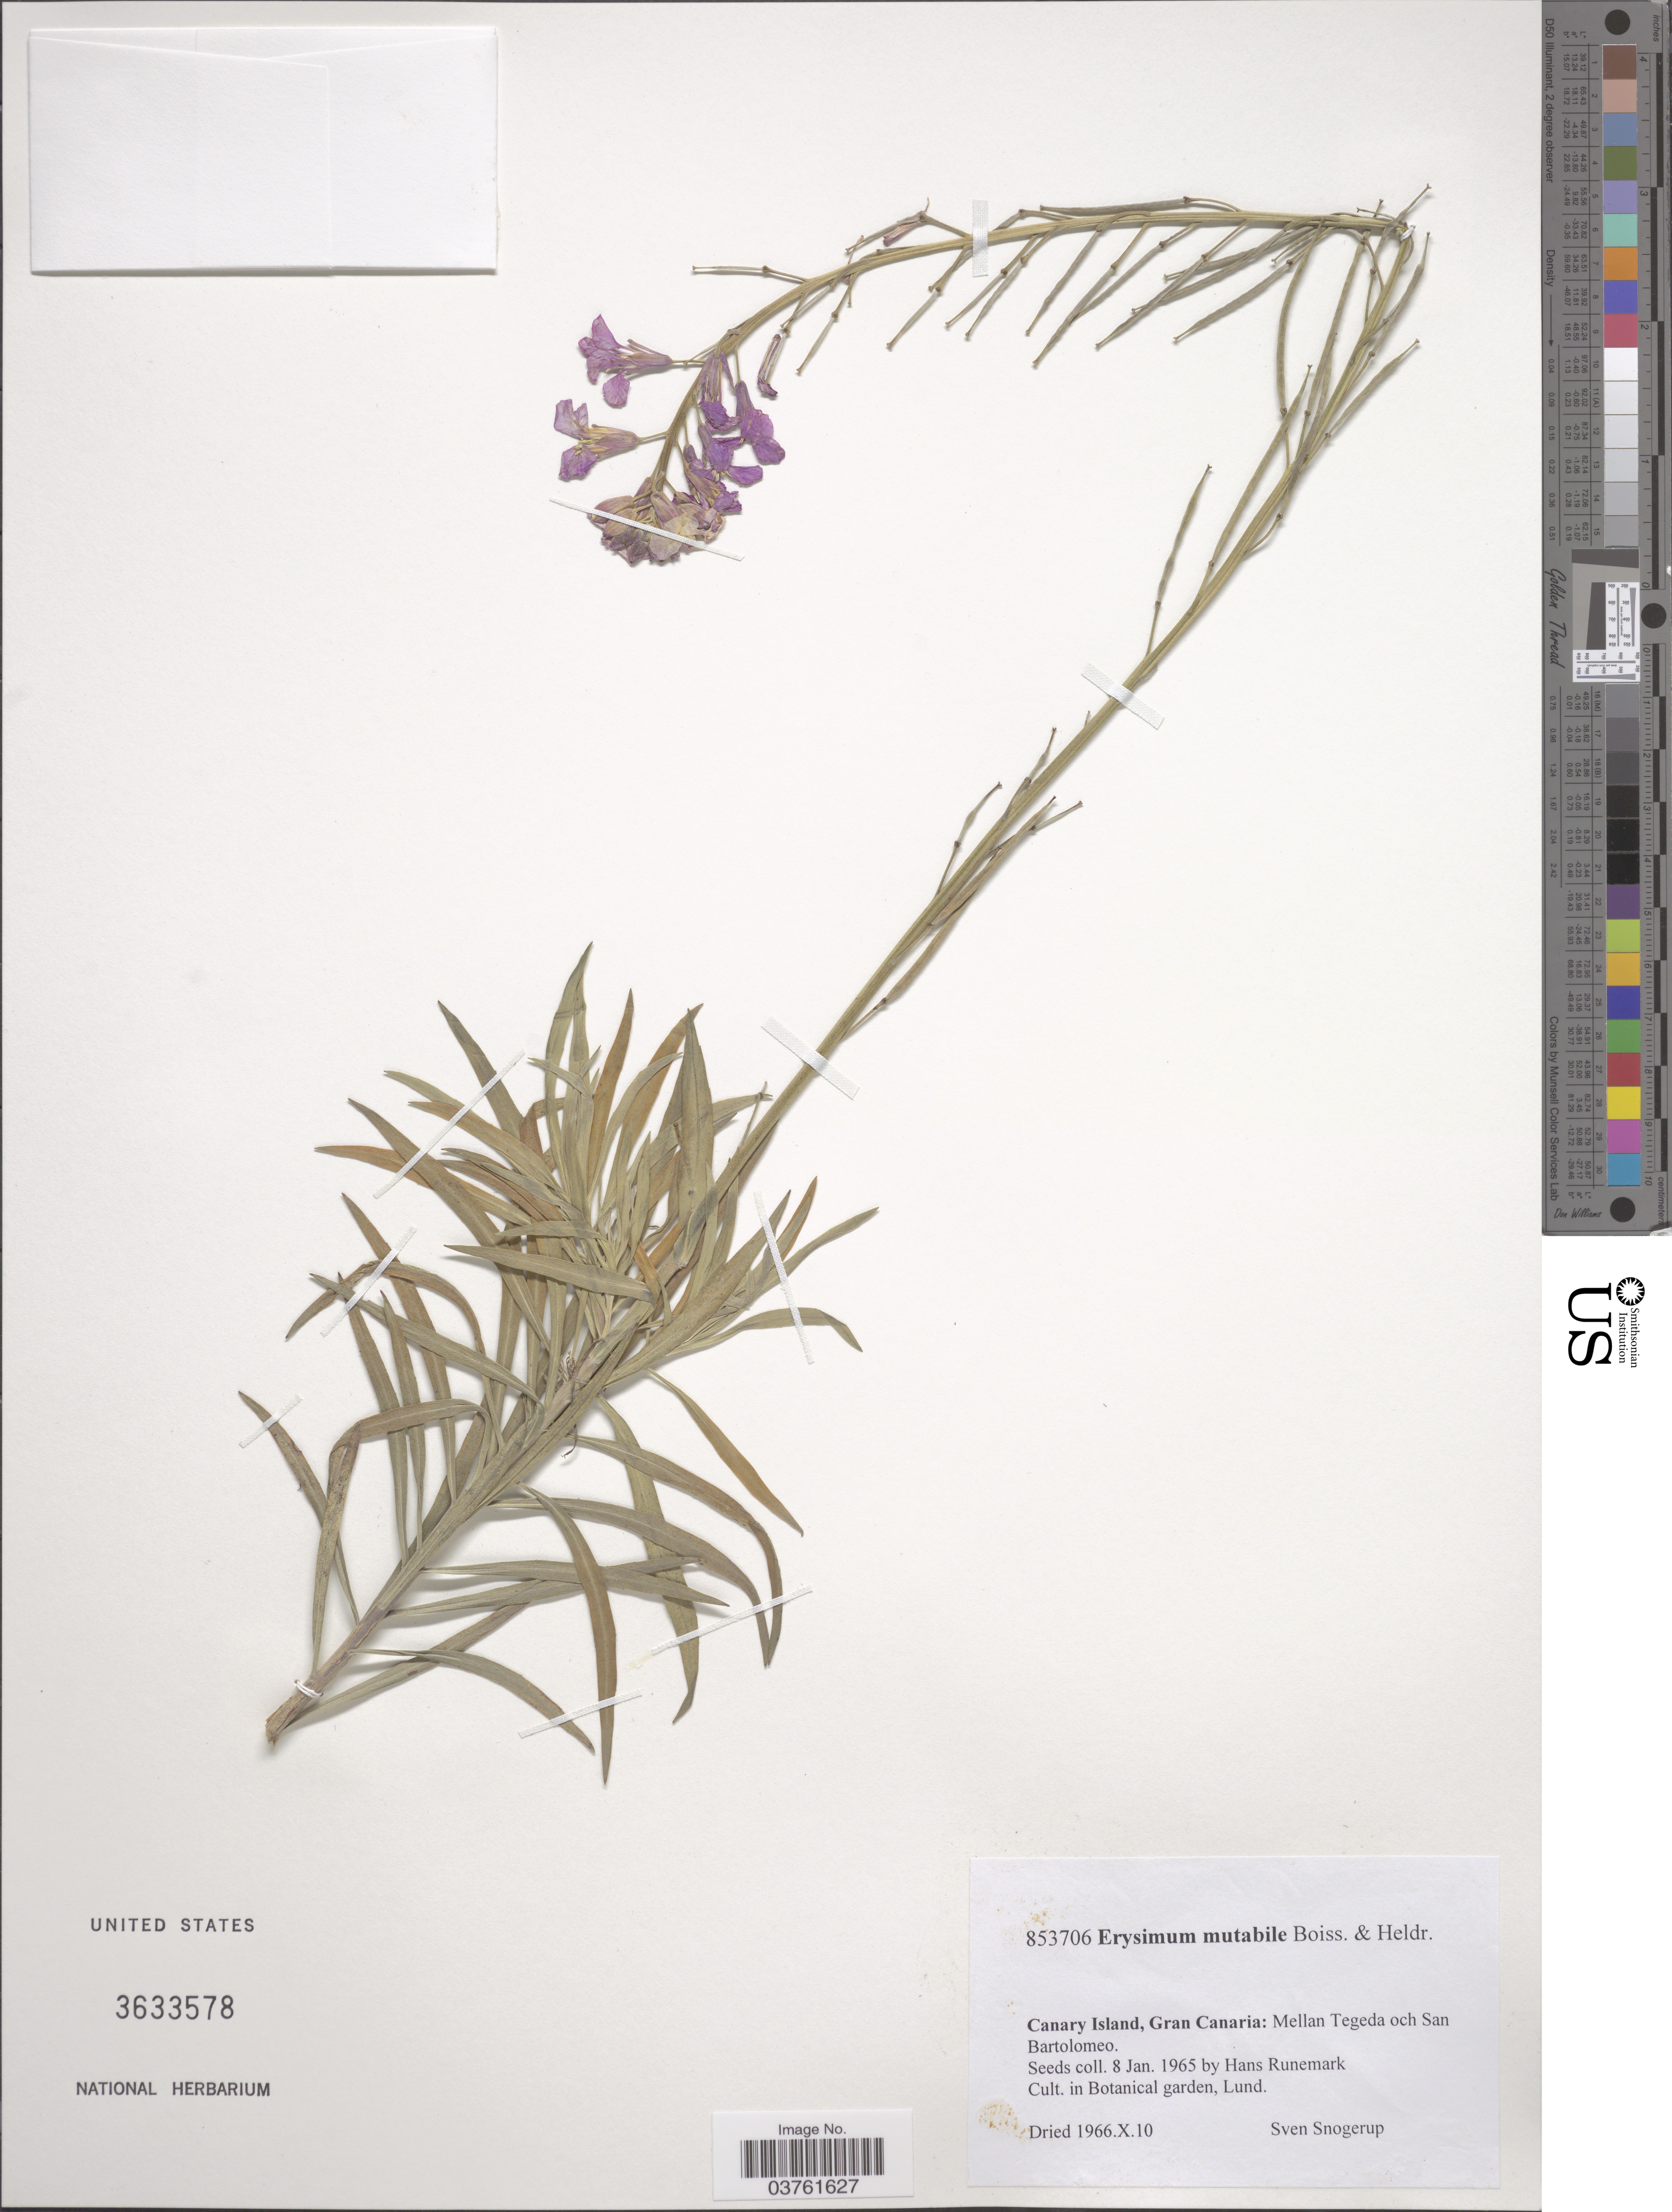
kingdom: Plantae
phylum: Tracheophyta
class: Magnoliopsida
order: Brassicales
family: Brassicaceae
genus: Erysimum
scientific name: Erysimum mutabile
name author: Boiss. & Heldr.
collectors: S. E. Snogerup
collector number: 853706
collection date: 1966-10-10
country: Spain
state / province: Canarias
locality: Botanical garden, Lund.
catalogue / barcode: US 3633578